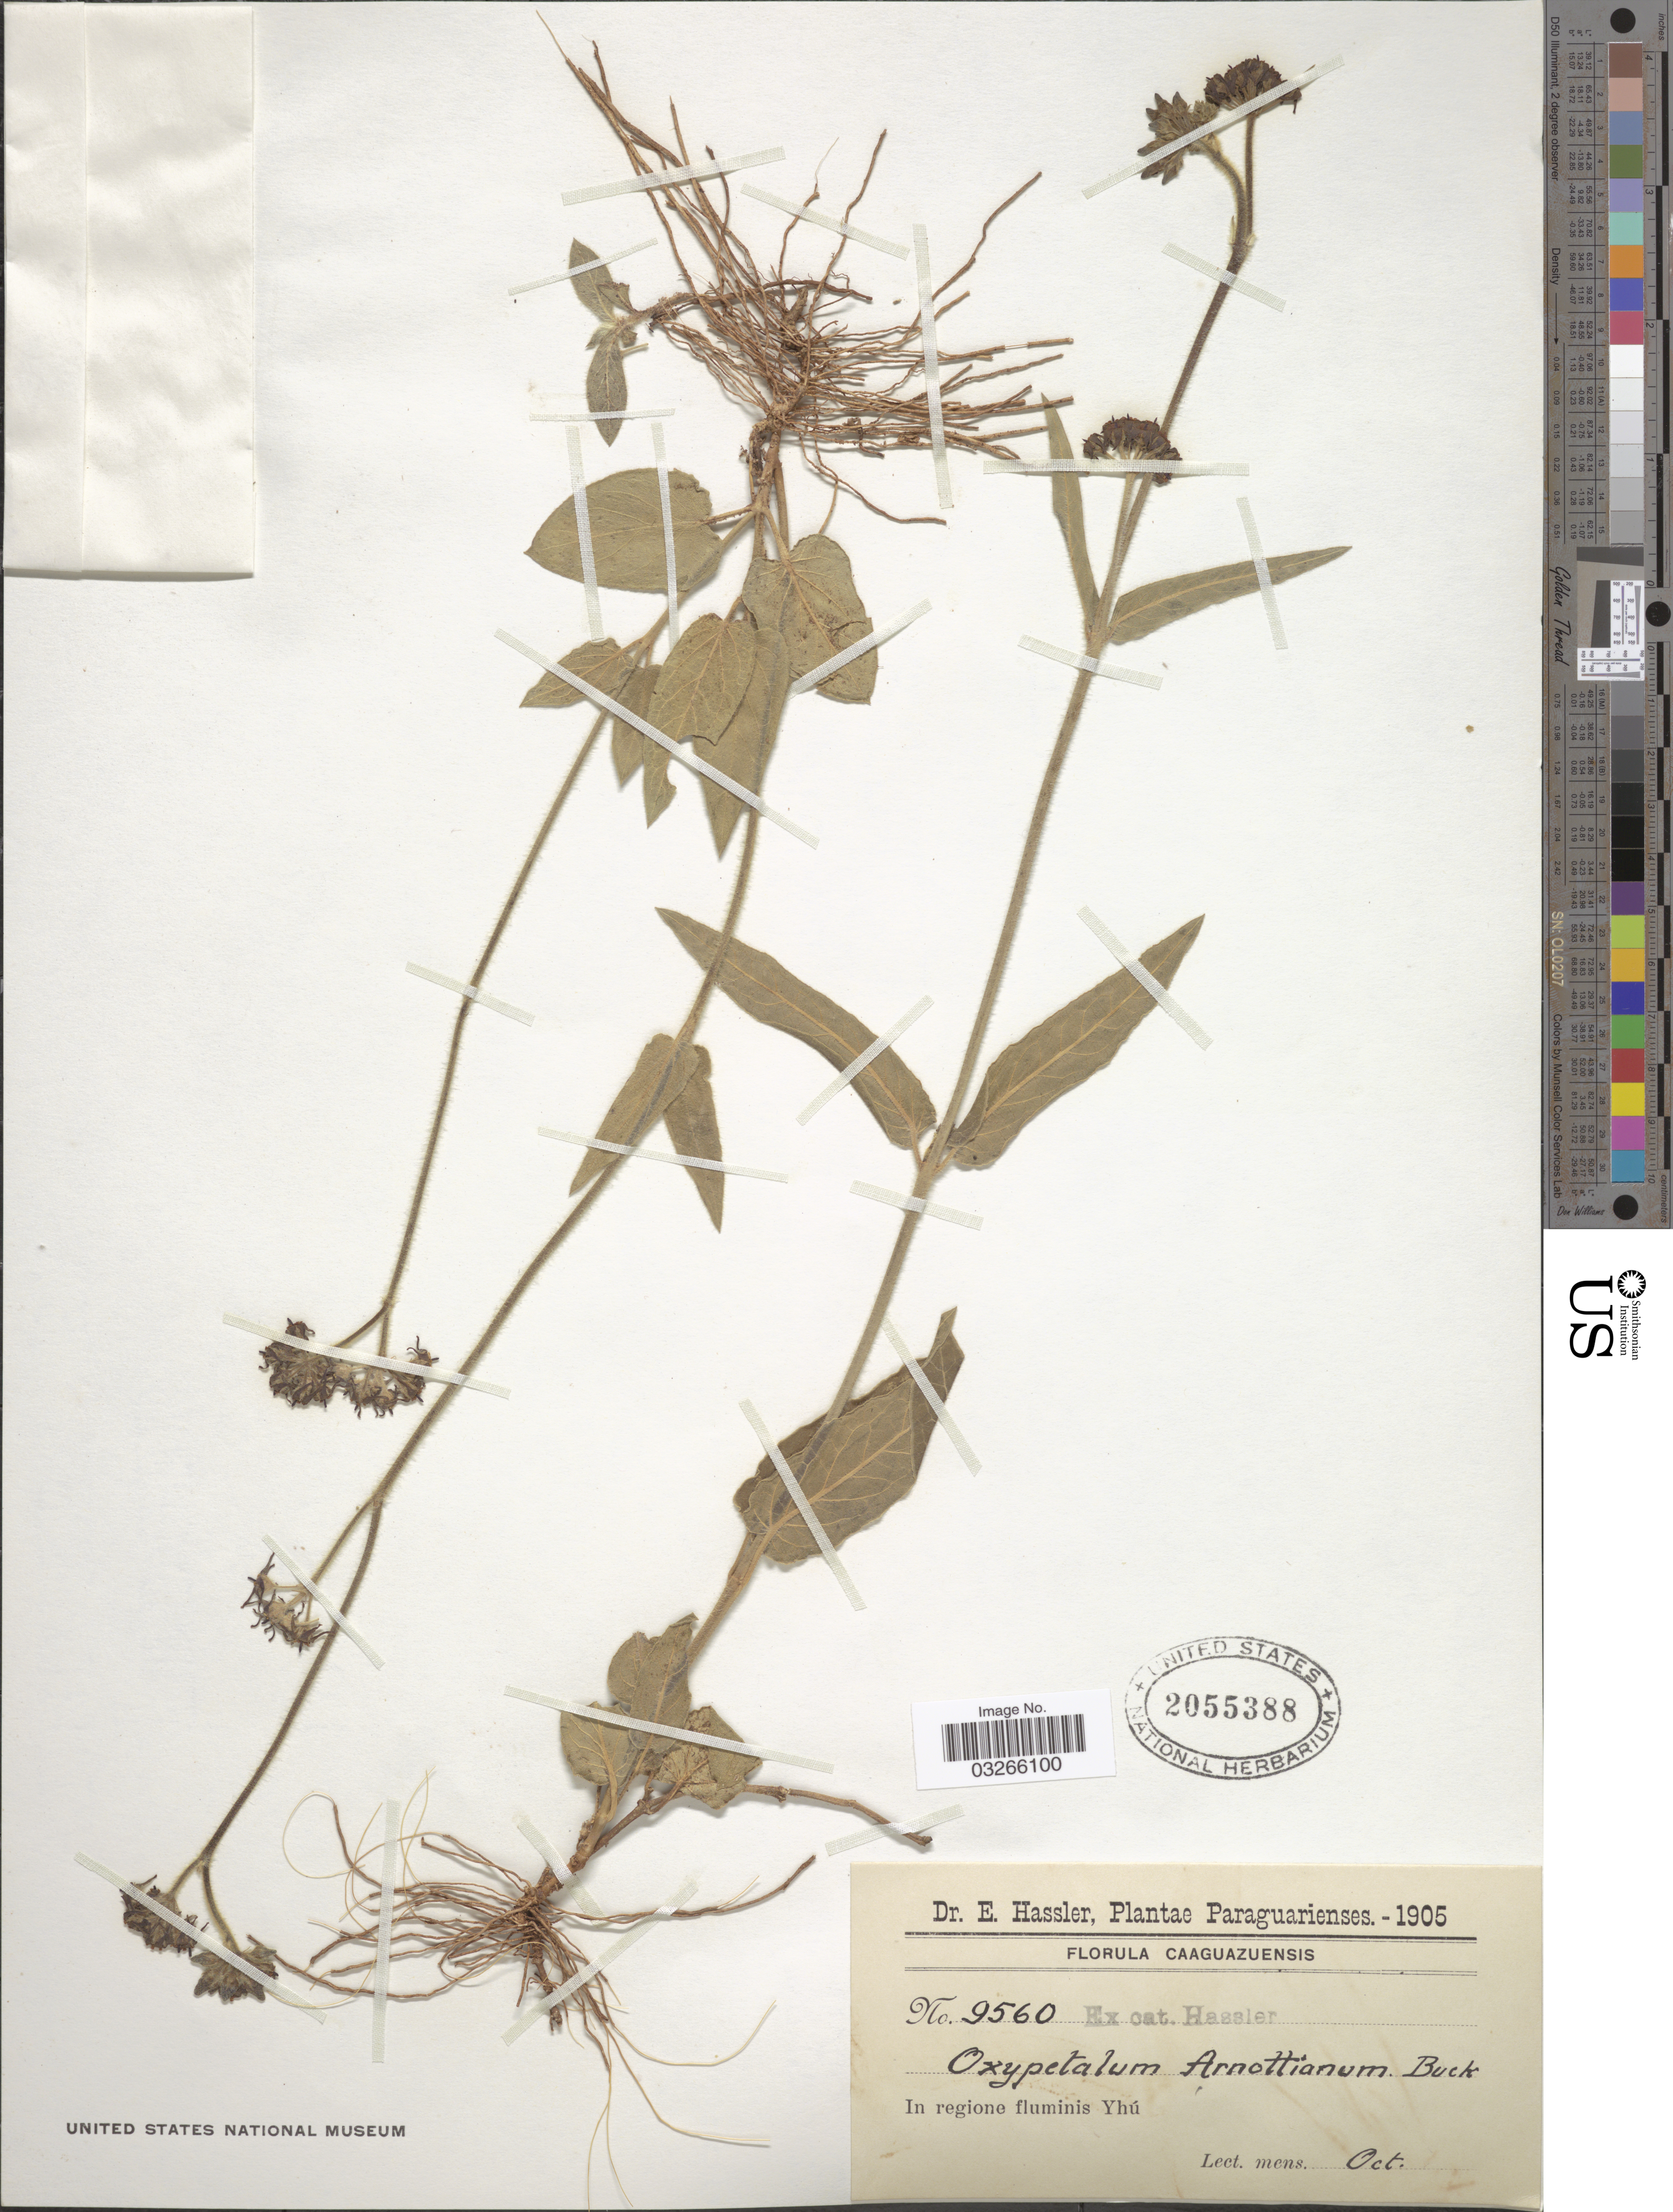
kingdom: Plantae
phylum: Tracheophyta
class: Magnoliopsida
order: Gentianales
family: Apocynaceae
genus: Oxypetalum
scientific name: Oxypetalum arnottianum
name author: H. Buek ex E. Fourn.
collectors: E. Hassler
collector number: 9560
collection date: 1905-10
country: Paraguay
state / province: Caaguazu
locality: In regione fluminis Yhú.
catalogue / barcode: US 2055388